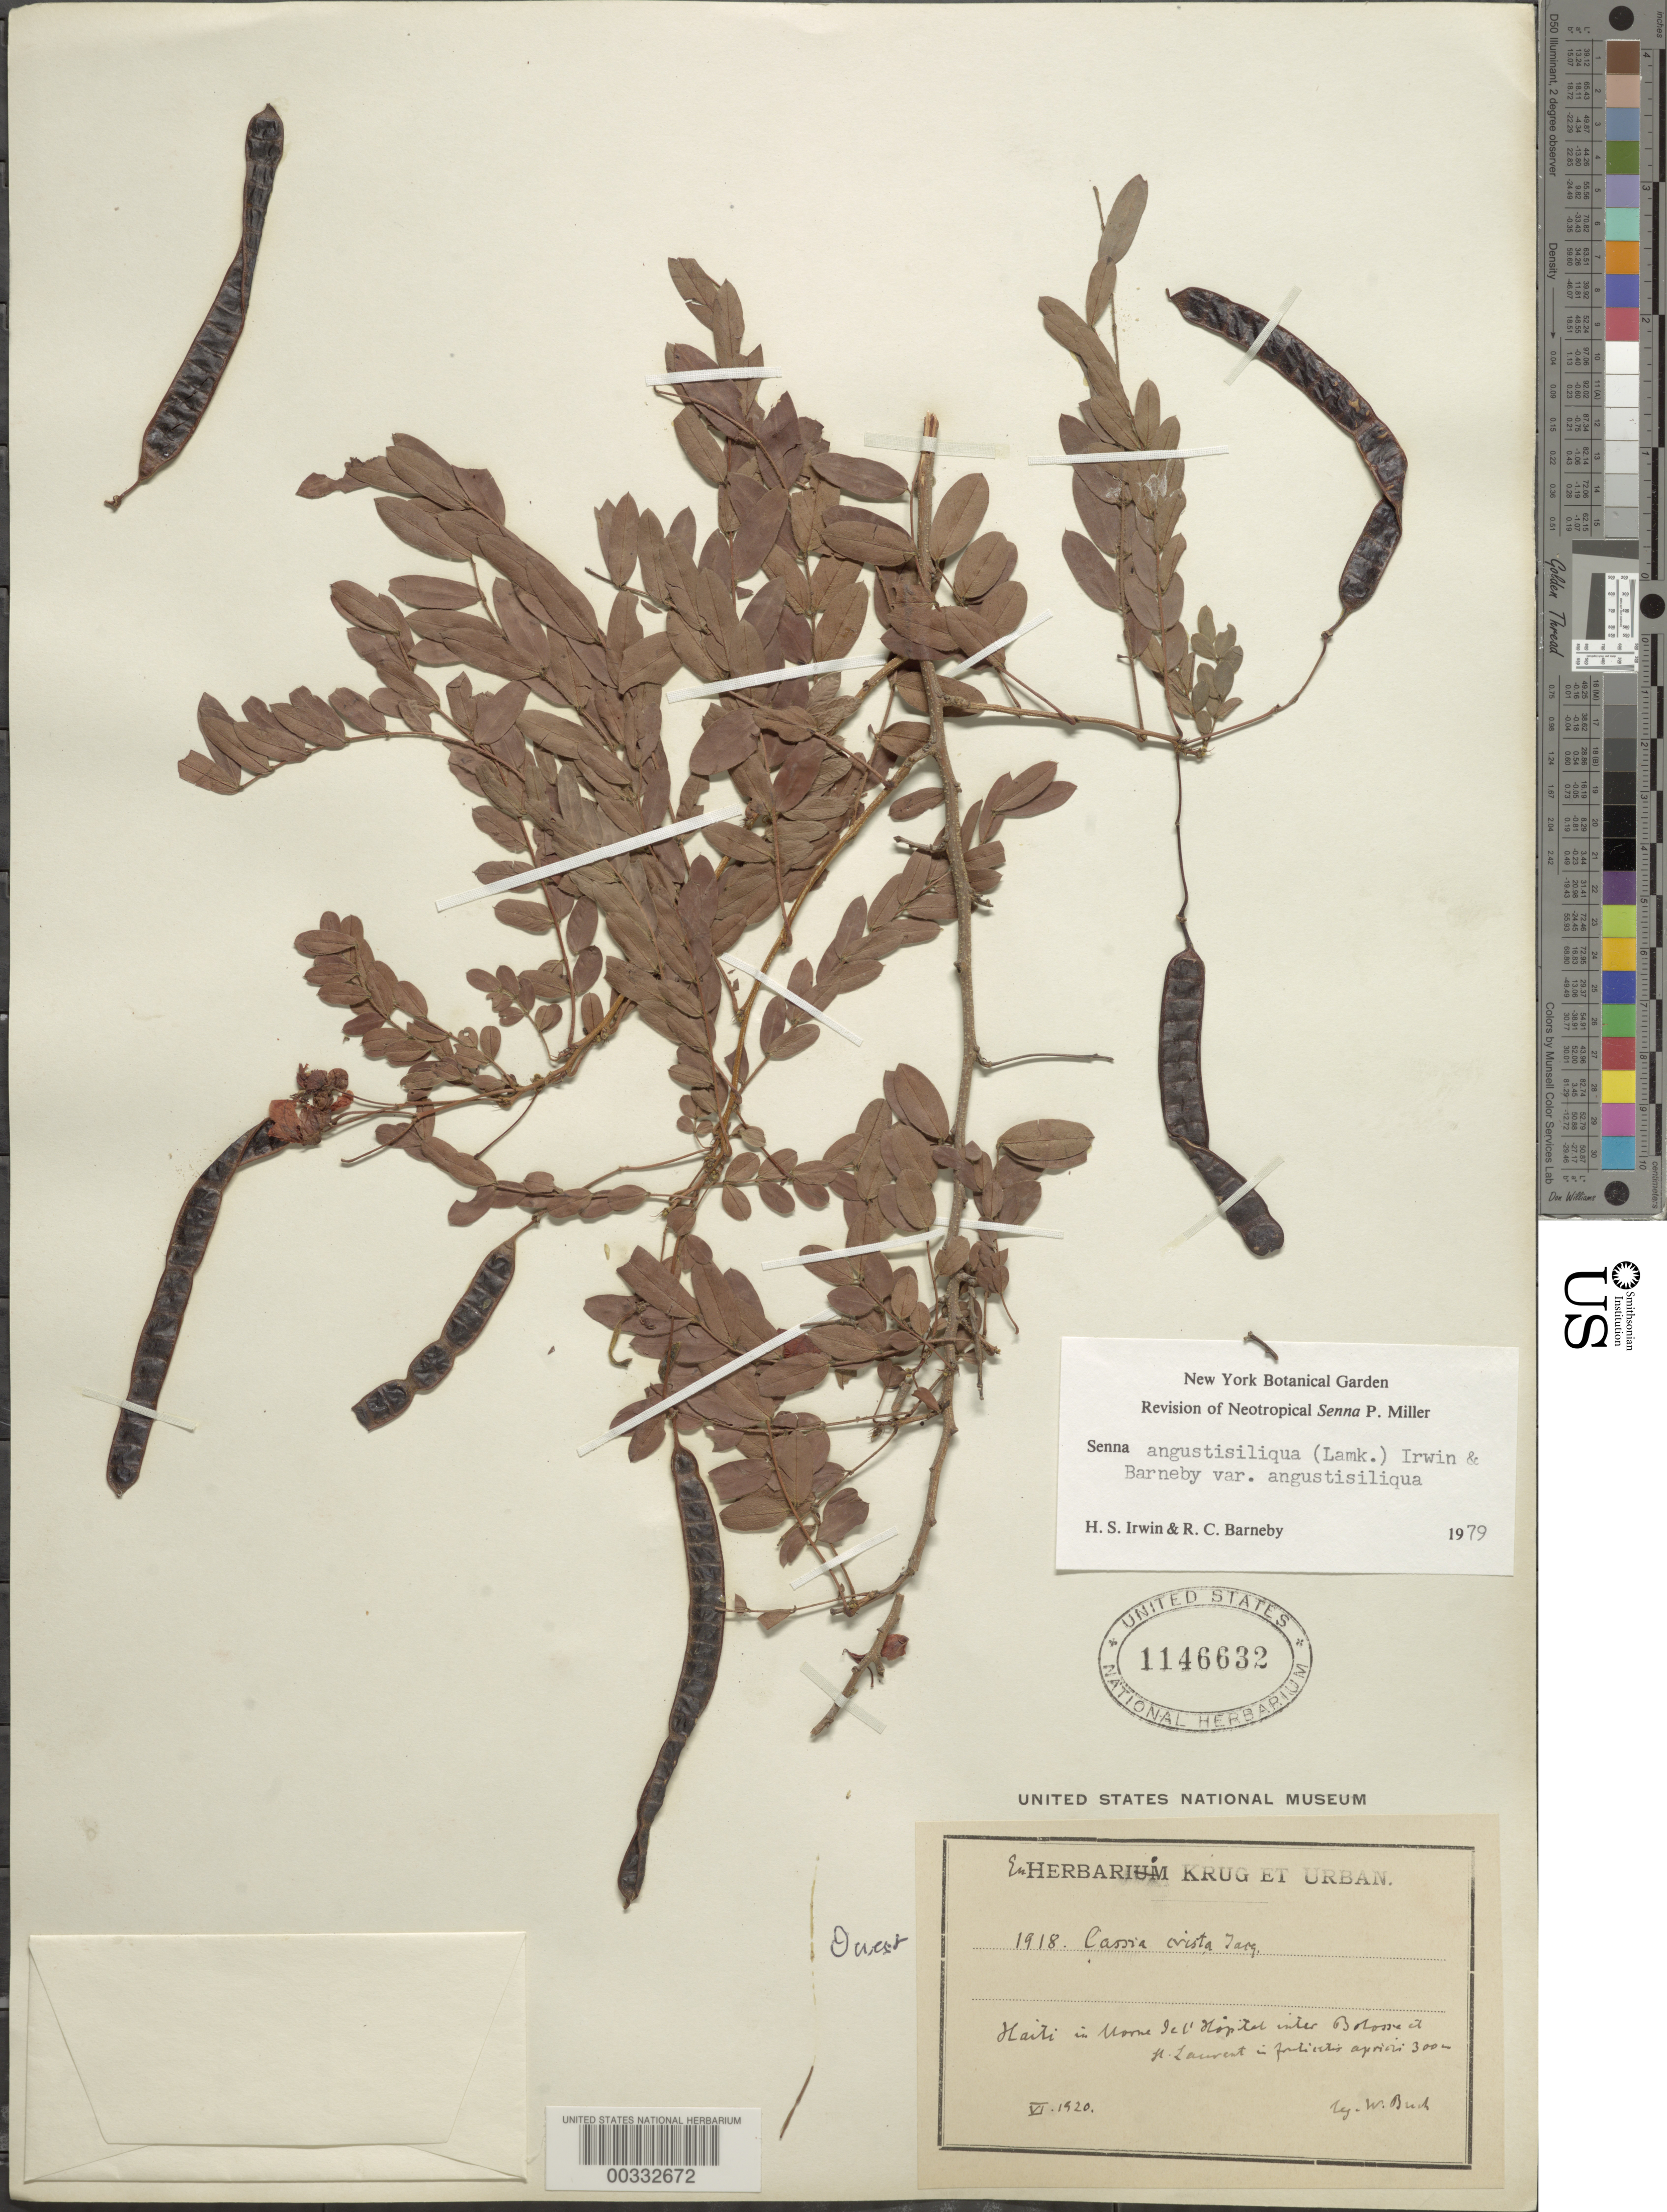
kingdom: Plantae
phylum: Tracheophyta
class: Magnoliopsida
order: Fabales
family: Fabaceae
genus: Senna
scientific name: Senna angustisiliqua var. angustisiliqua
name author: (Lam.) H.S. Irwin & Barneby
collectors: W. Buch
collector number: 1918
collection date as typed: Jun 1920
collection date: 1920-06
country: Haiti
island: Hispaniola Island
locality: In moone de l'hopital inter bolone and h. laurent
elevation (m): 300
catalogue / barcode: US 1146632